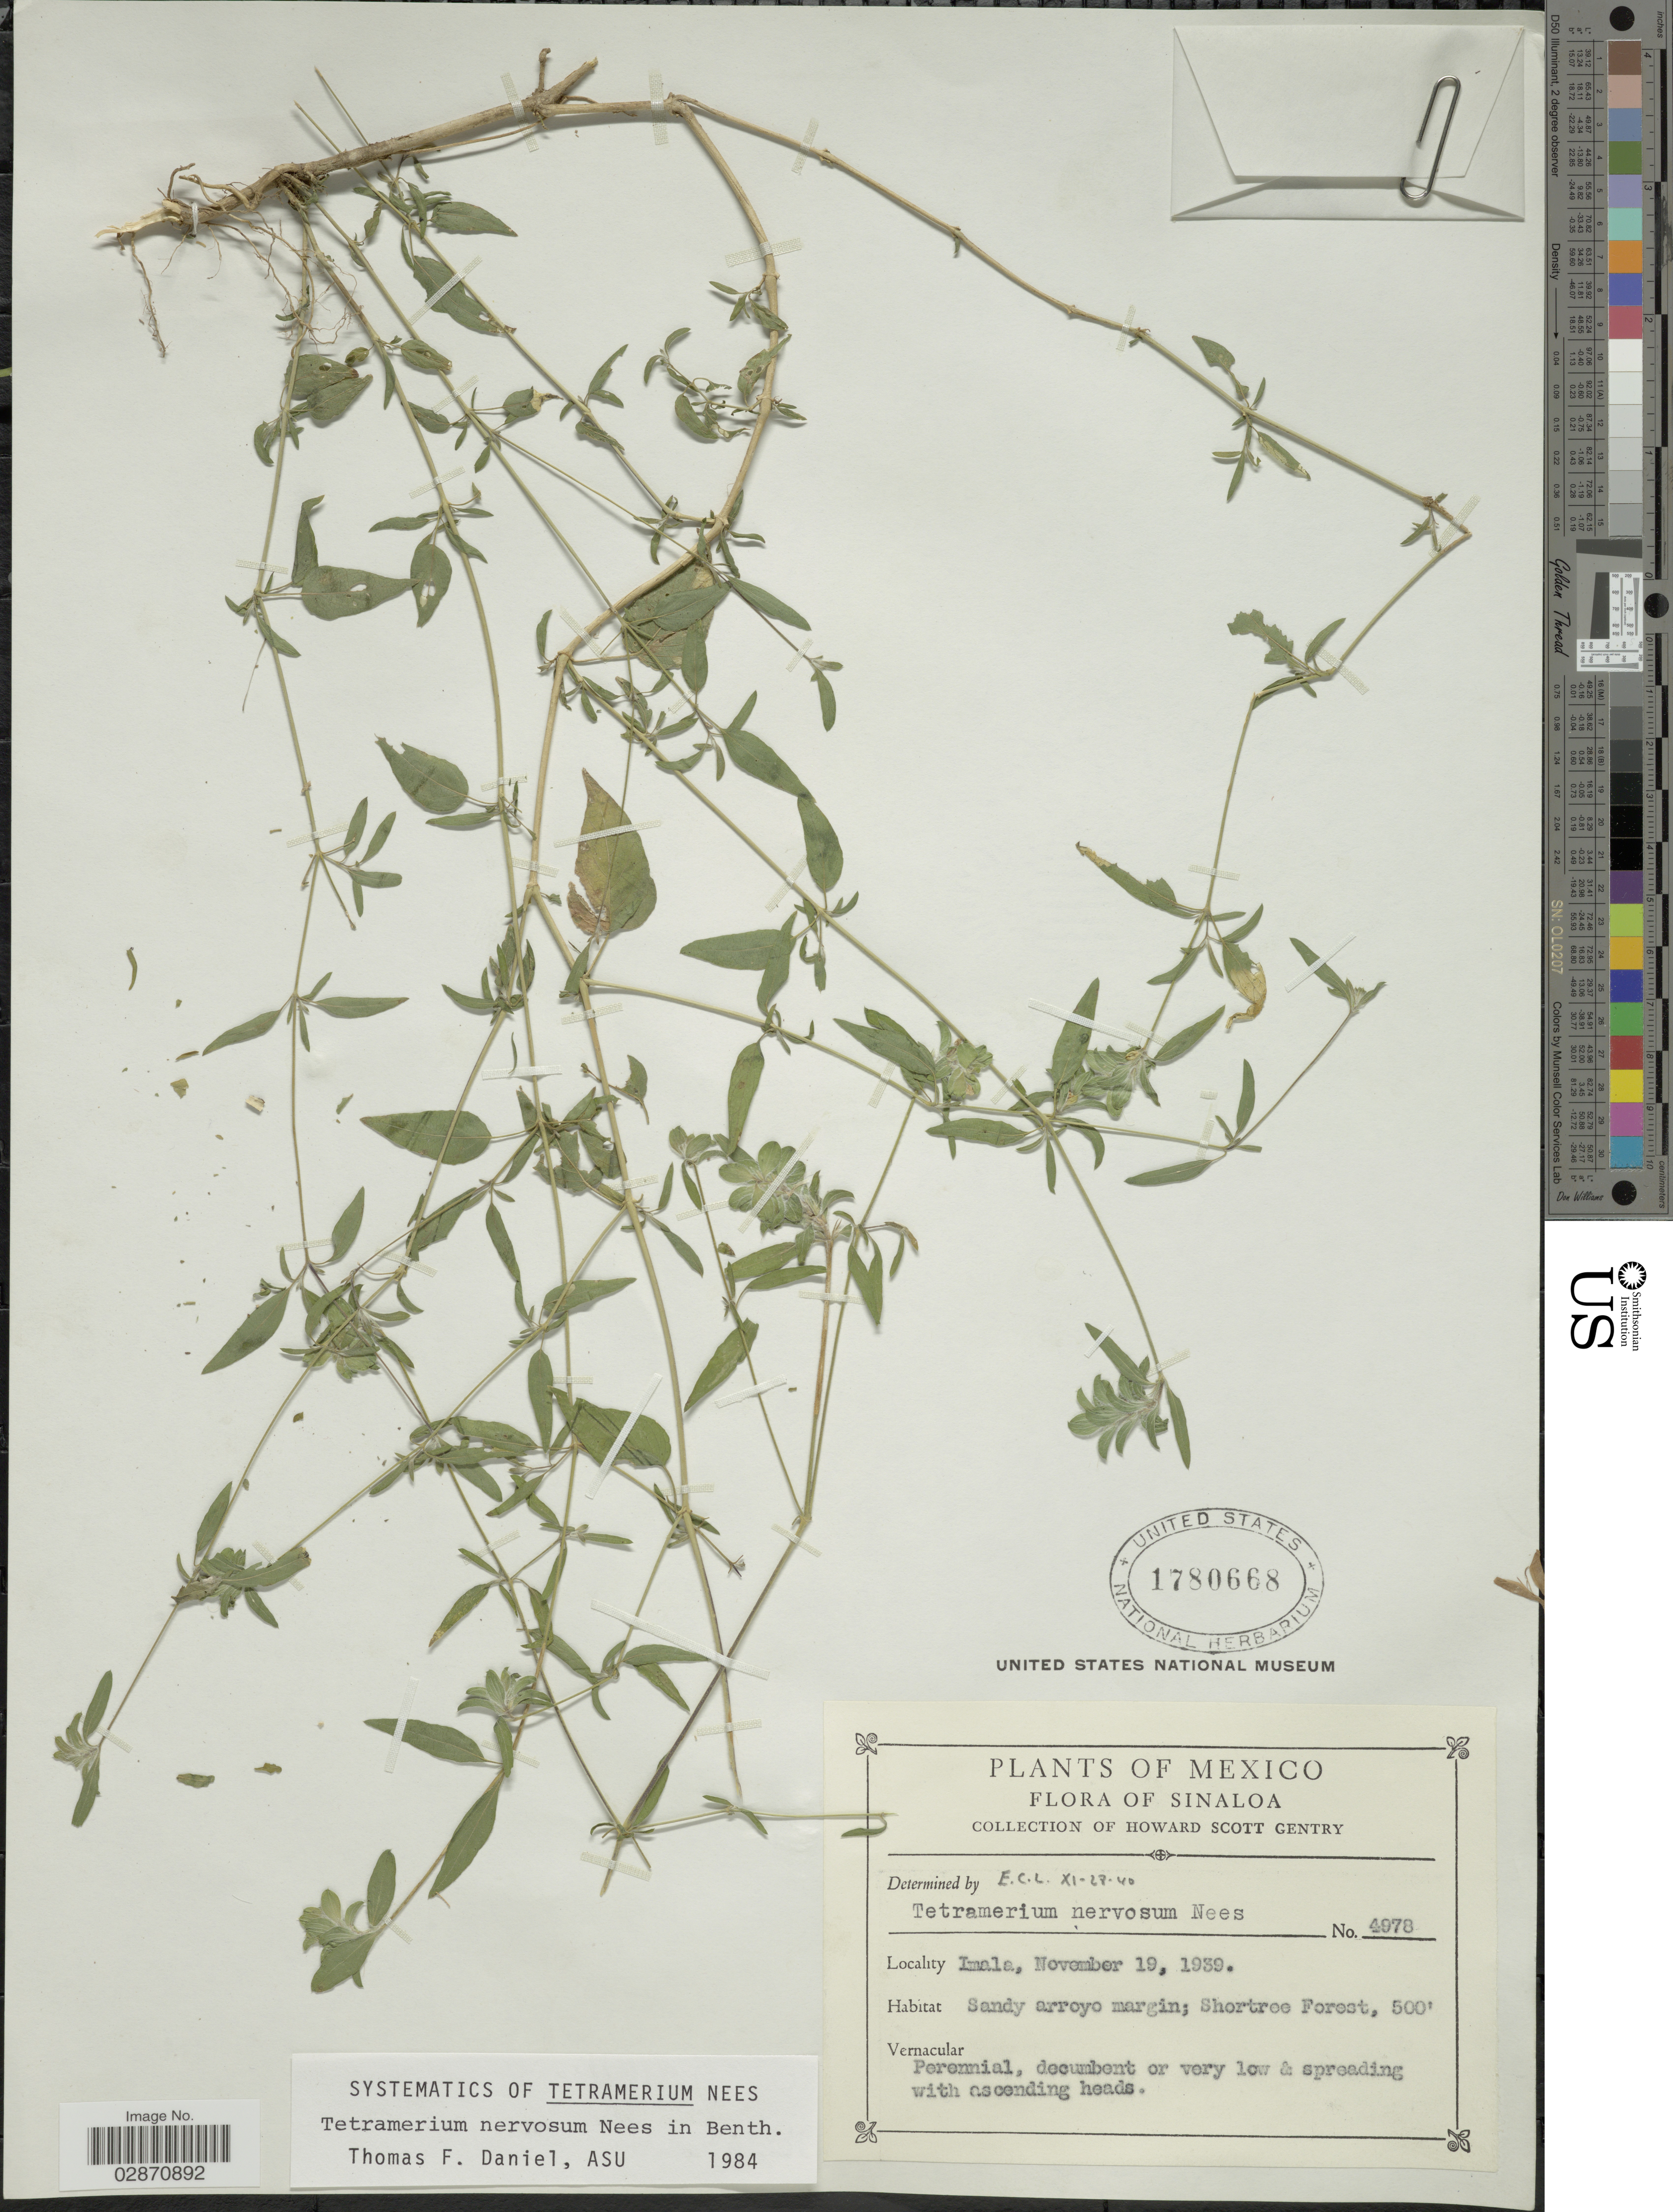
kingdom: Plantae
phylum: Tracheophyta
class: Magnoliopsida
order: Lamiales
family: Acanthaceae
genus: Tetramerium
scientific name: Tetramerium nervosum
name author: Nees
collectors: H. S. Gentry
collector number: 4978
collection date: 1939-11-19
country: Mexico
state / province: Sinaloa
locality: Imala.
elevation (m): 152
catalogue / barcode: US 1780668